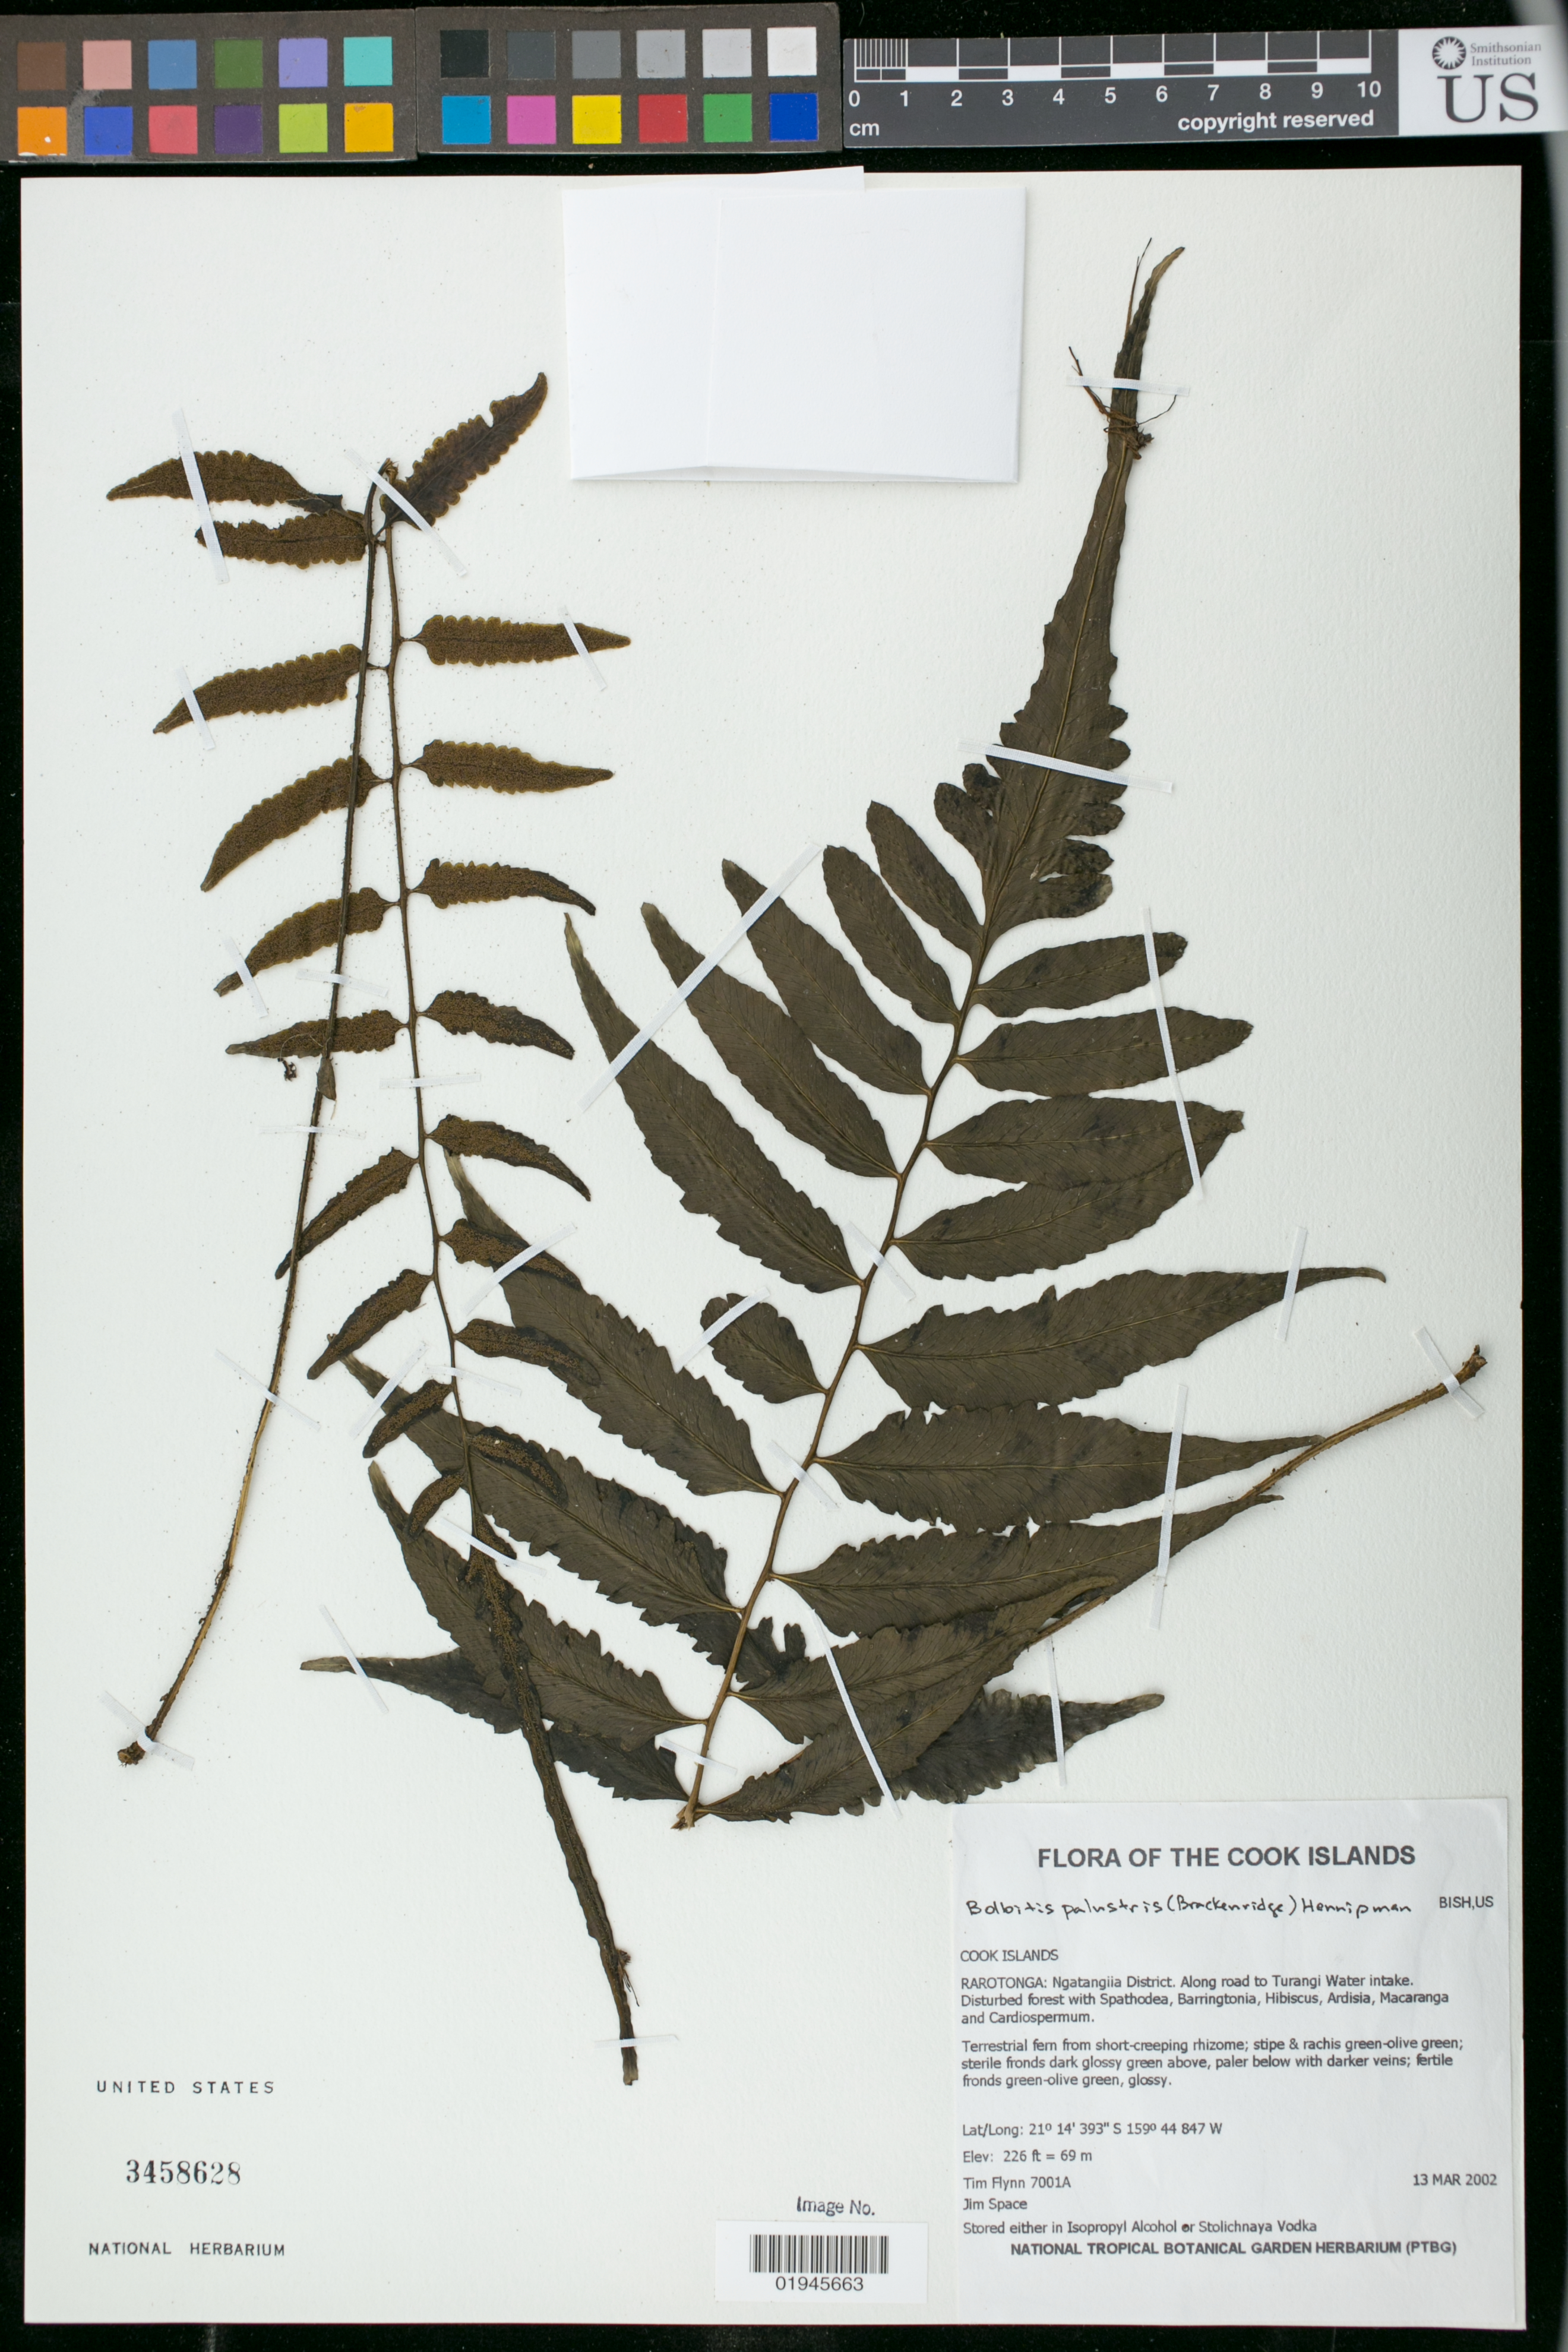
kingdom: Plantae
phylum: Tracheophyta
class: Polypodiopsida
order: Polypodiales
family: Dryopteridaceae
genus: Bolbitis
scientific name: Bolbitis palustris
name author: (Brack.) Hennipman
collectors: T. W. Flynn & J. Space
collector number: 7001A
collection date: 2002-03-13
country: Cook Islands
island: Rarotonga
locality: Ngatangiia District, along road to Turangi Water intake.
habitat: Disturbed forest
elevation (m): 69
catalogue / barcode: US 3458628